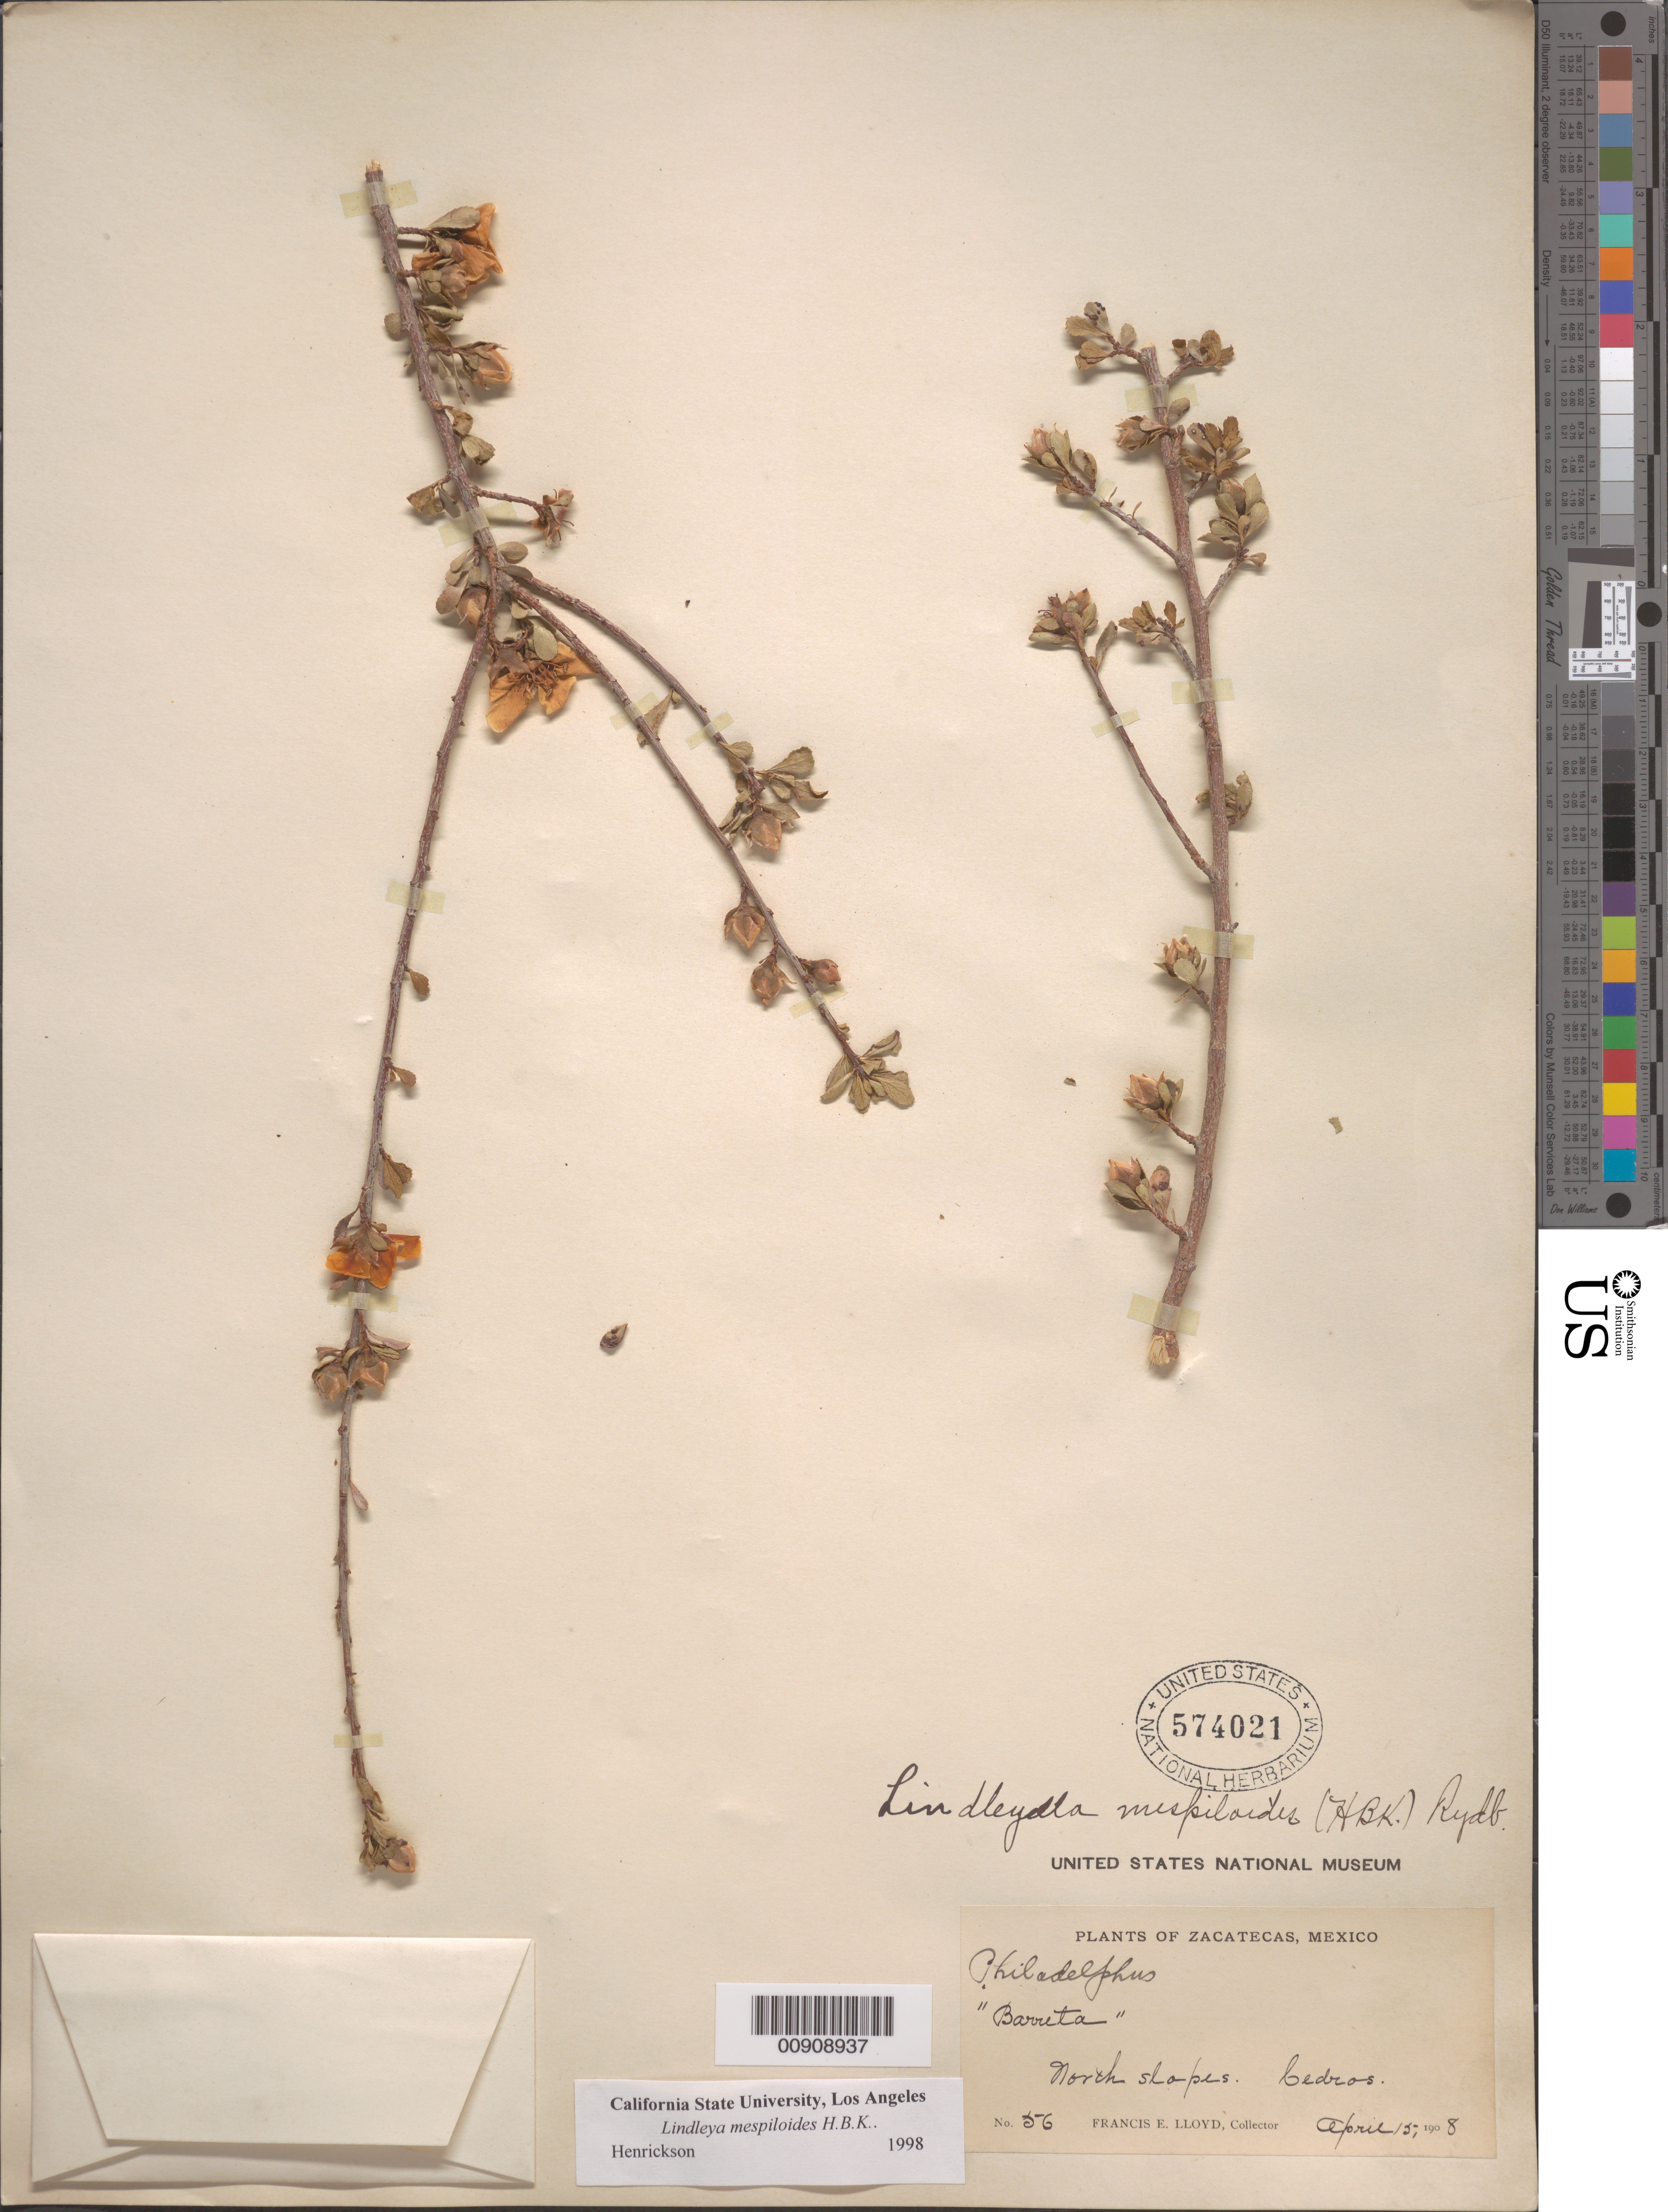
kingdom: Plantae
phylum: Tracheophyta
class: Magnoliopsida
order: Rosales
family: Rosaceae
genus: Lindleya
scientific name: Lindleya mespiloides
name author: Kunth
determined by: Henrickson, James, (CSLA), California State University at Los Angeles (UNITED STATES)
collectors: F. E. Lloyd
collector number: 56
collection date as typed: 15 Apr 1908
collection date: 1908-04-15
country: Mexico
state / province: Zacatecas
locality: Cedros, Zacatecas.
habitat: North slopes.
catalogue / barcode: US 574021